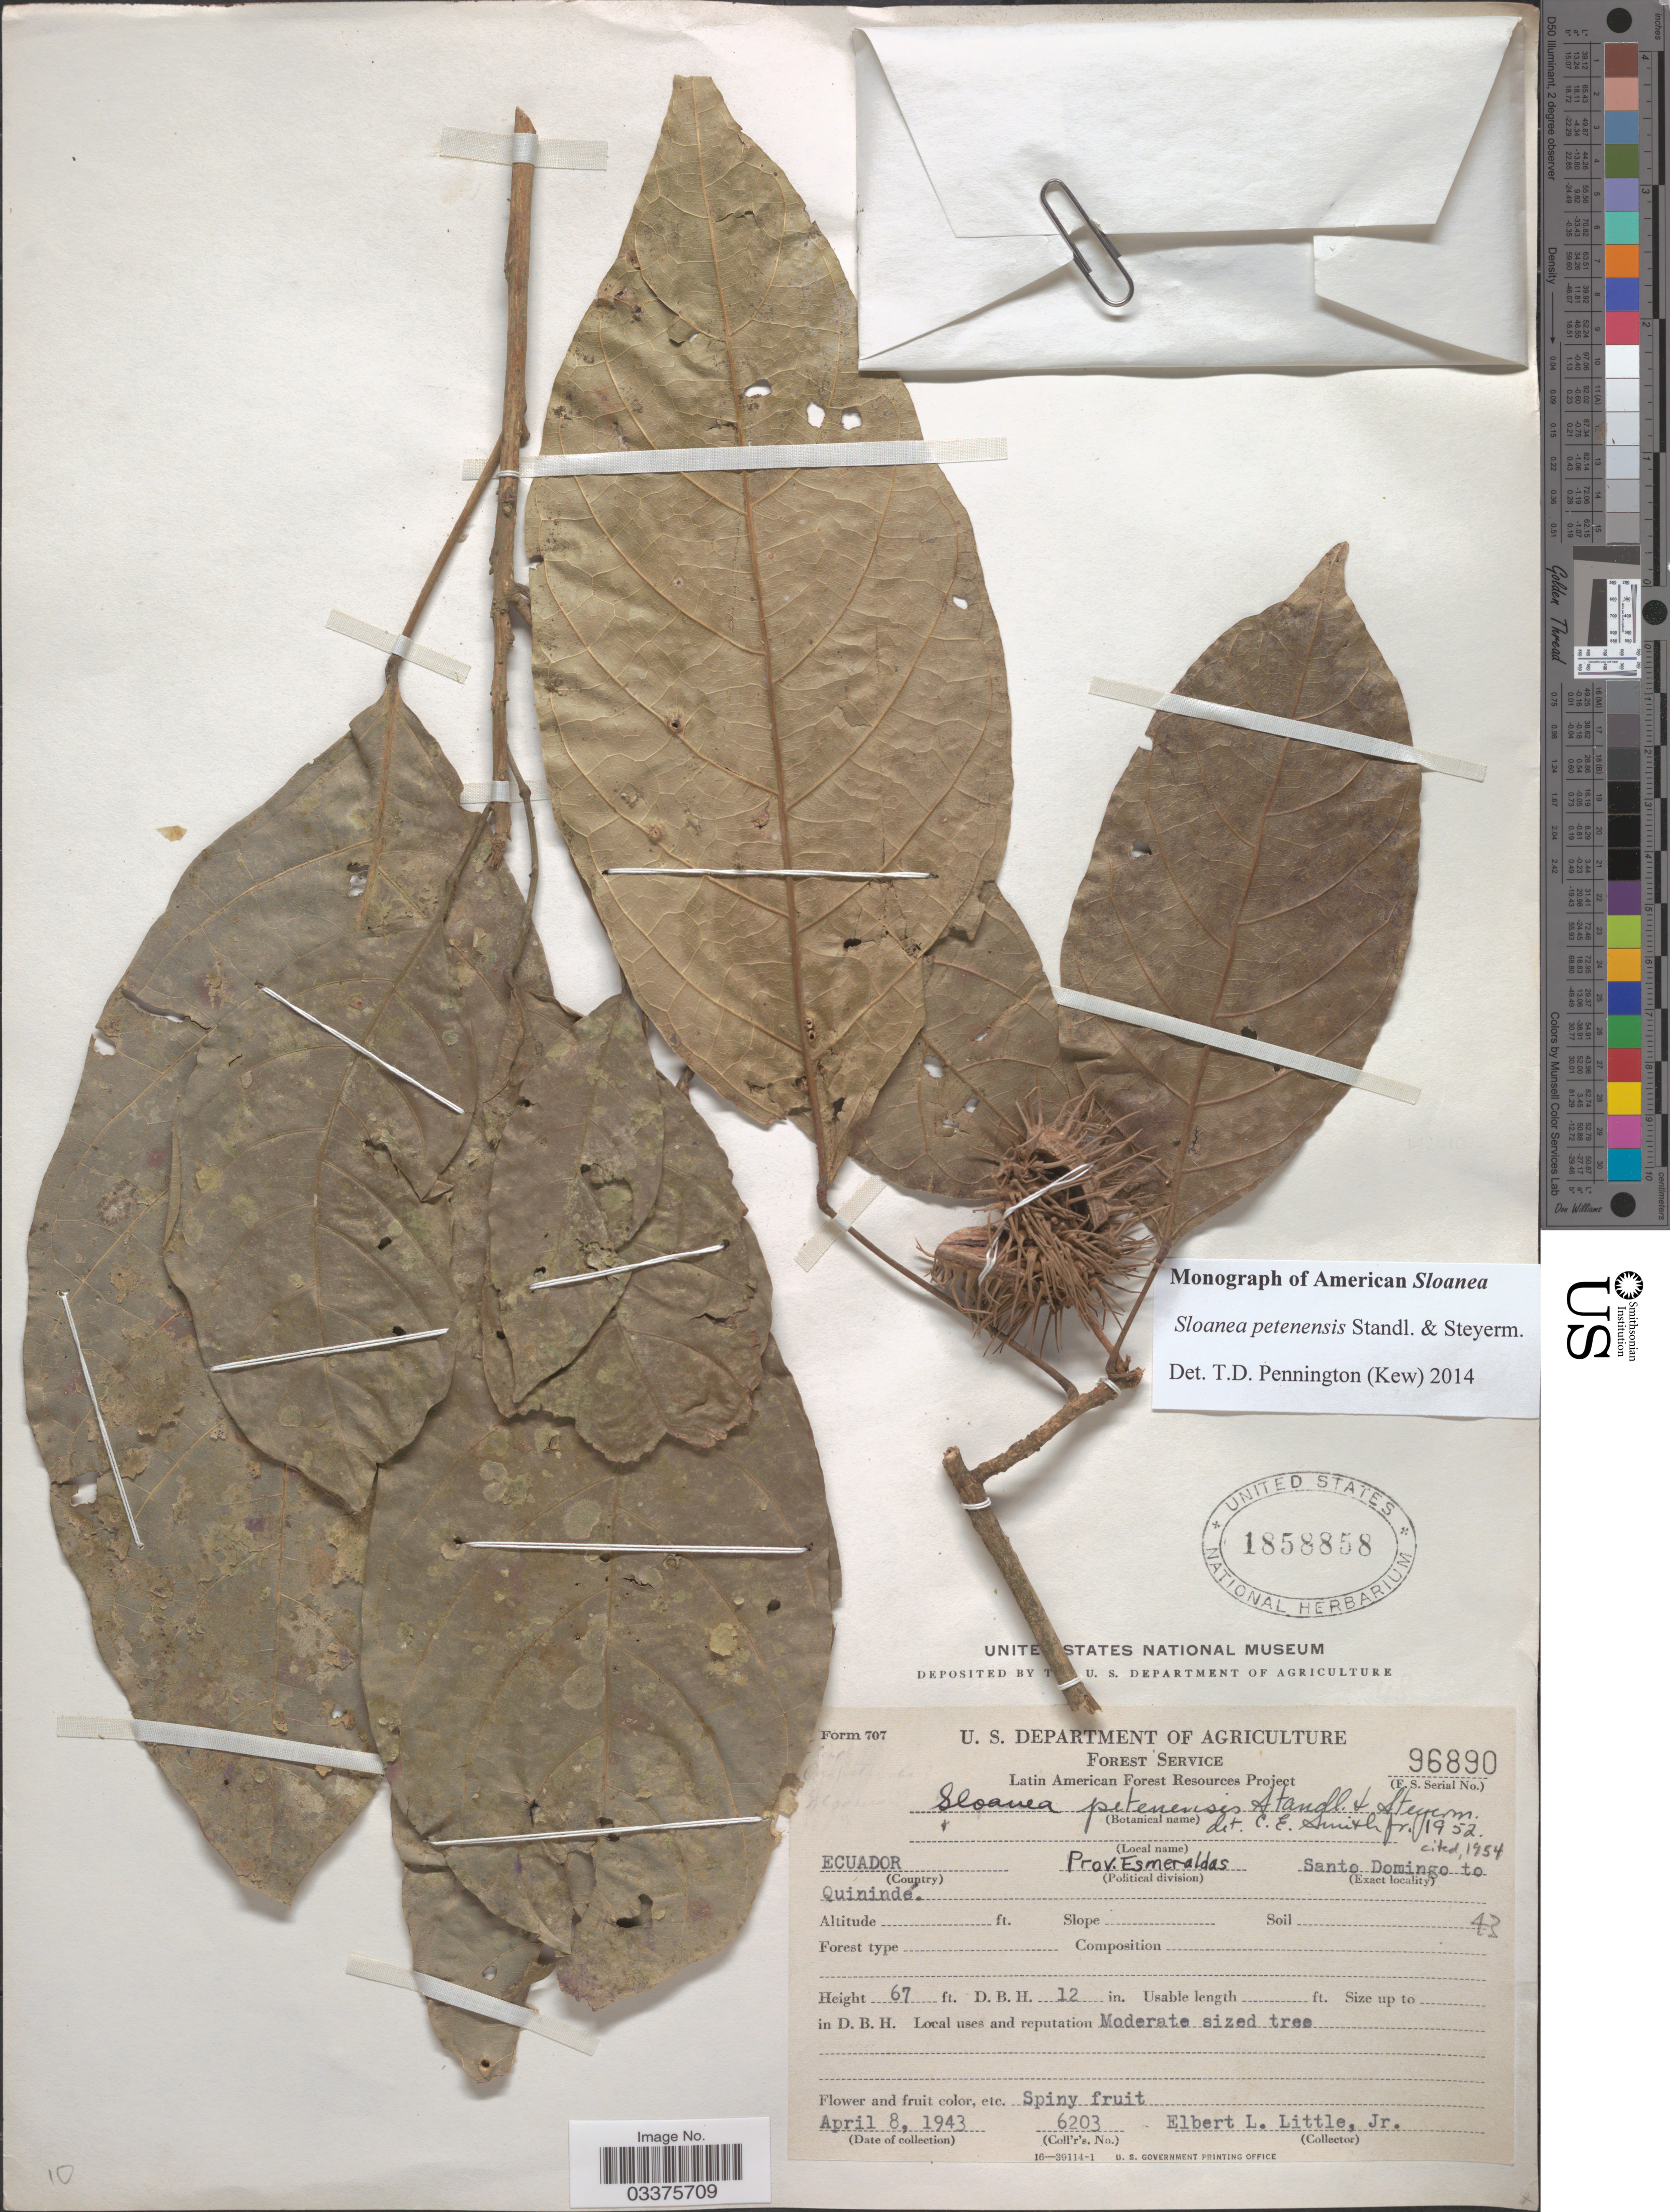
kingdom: Plantae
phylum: Tracheophyta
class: Magnoliopsida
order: Oxalidales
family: Elaeocarpaceae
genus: Sloanea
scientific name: Sloanea petenensis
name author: Standl. & Steyerm.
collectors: E. L. Little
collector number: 6203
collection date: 1943-04-08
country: Ecuador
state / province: Esmeraldas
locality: Santo Domingo to Quinindé.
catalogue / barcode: US 1858858